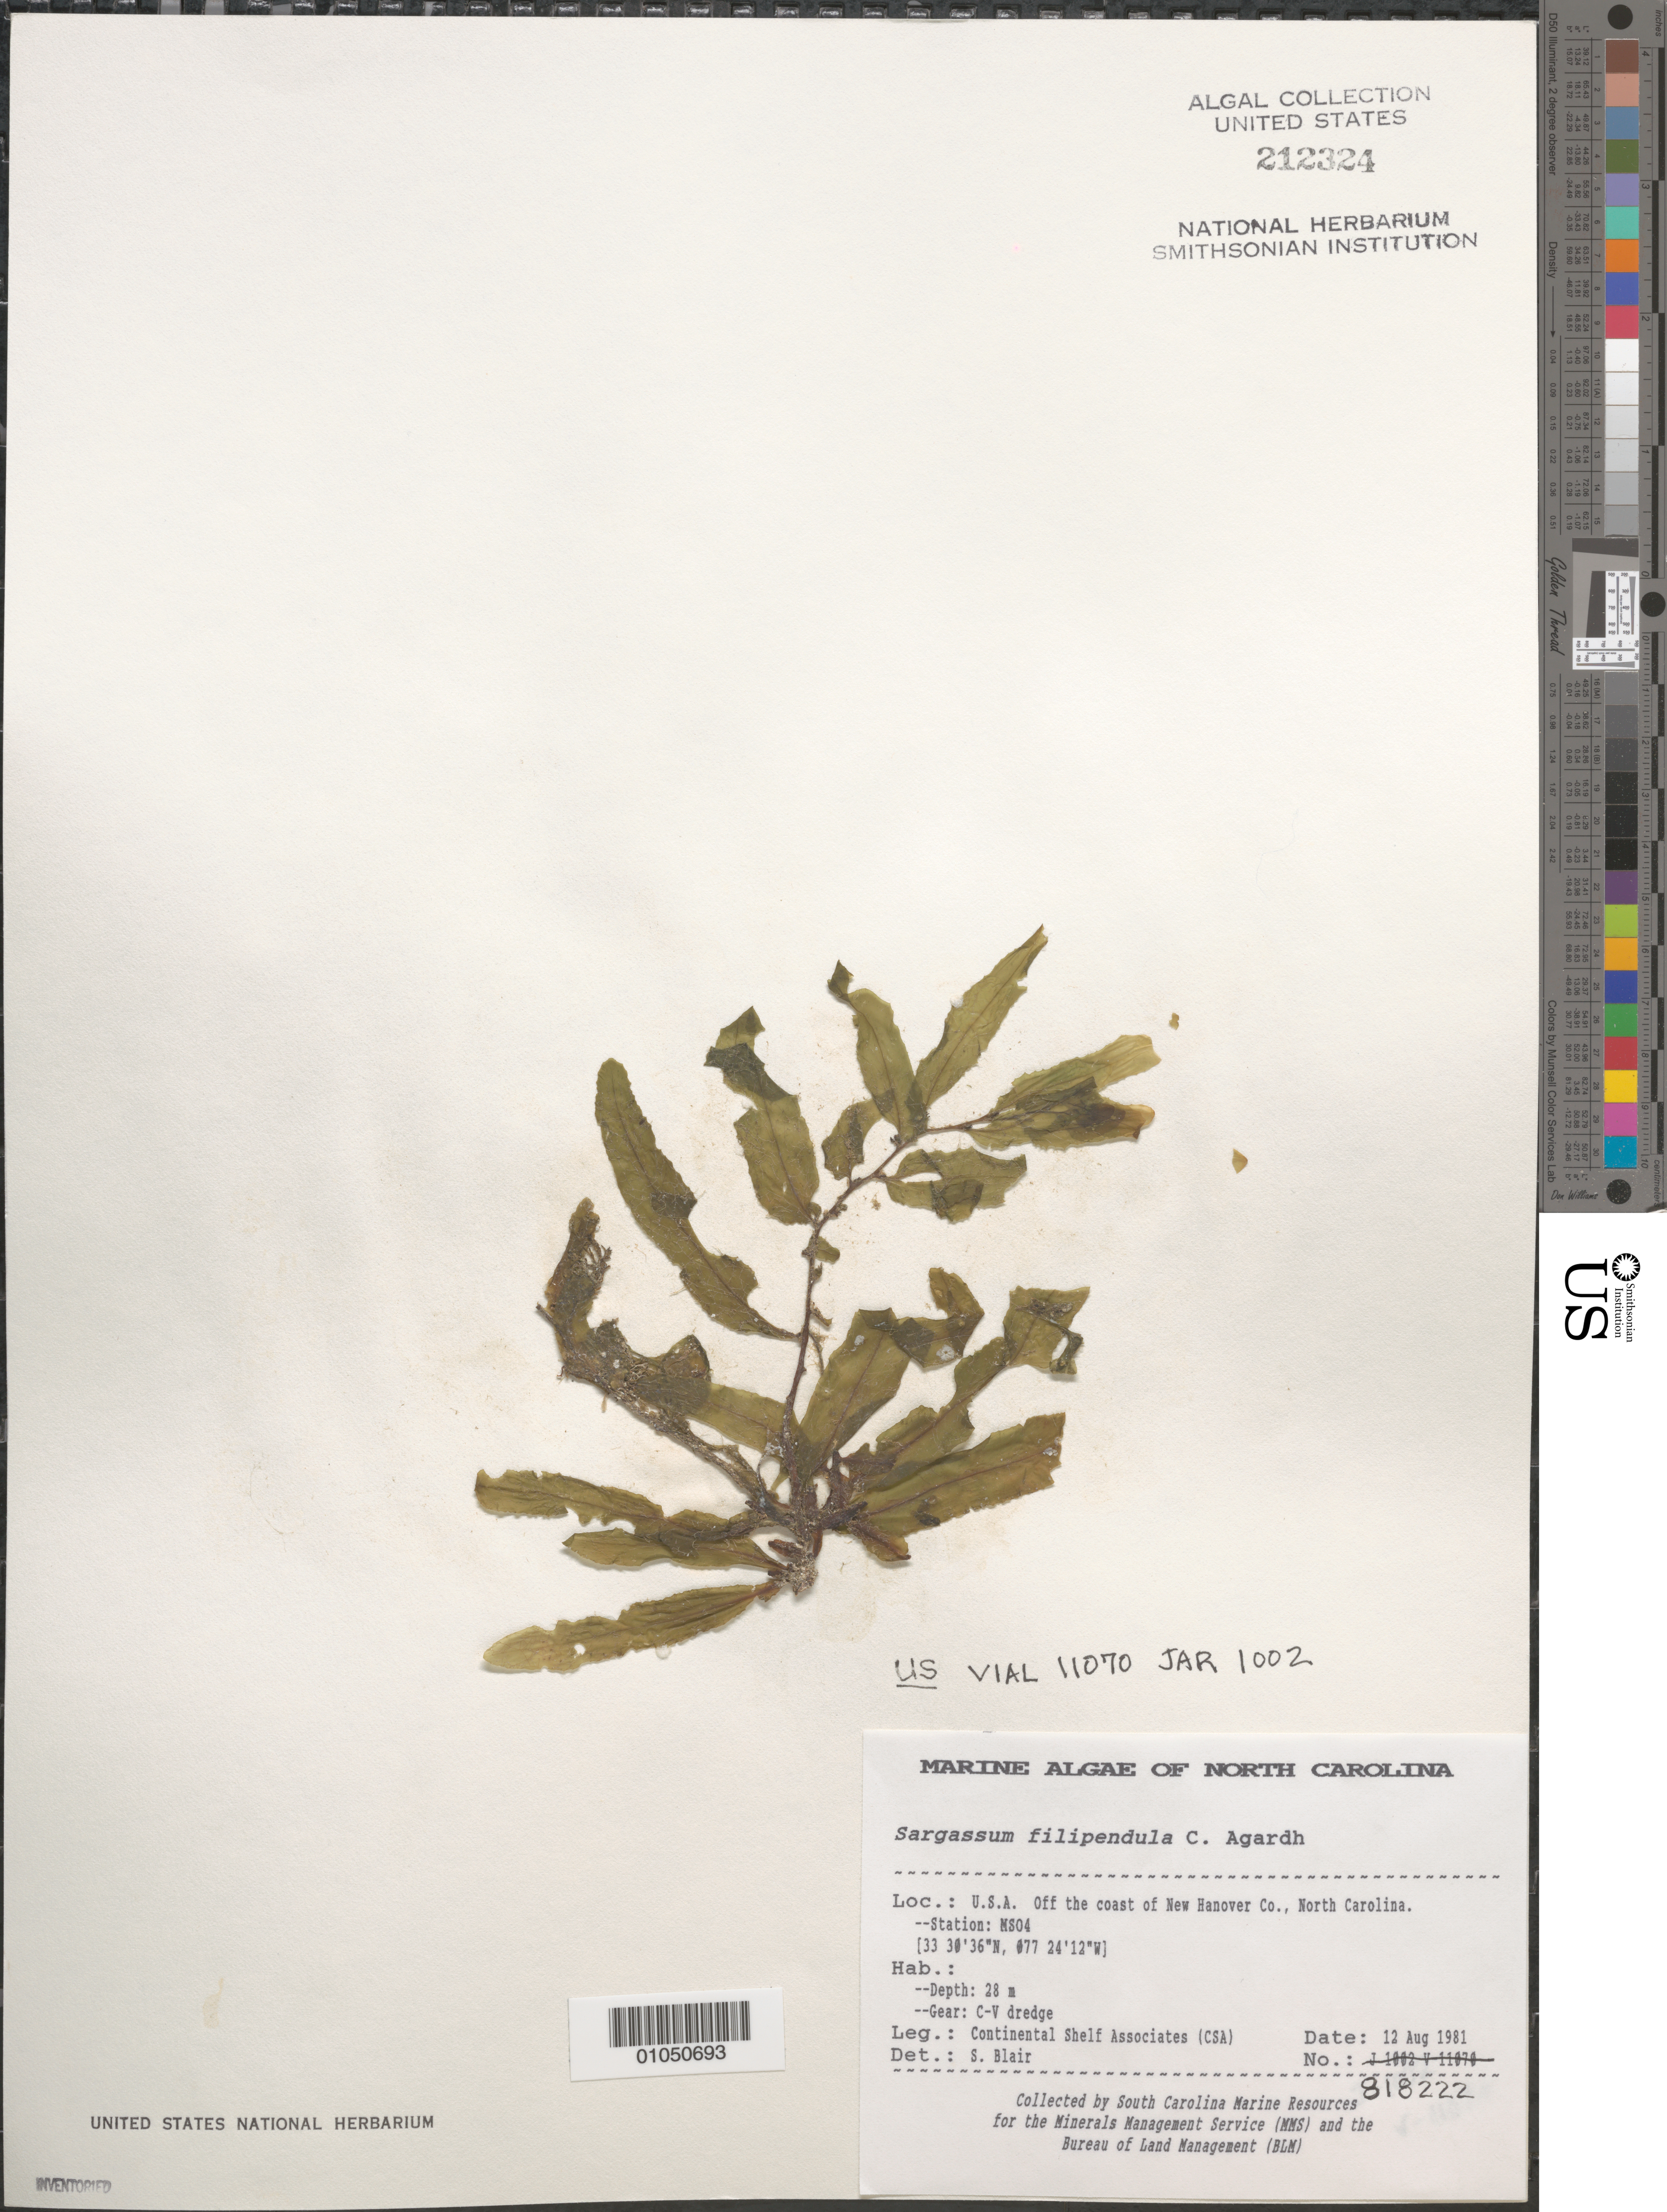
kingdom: Chromista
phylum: Ochrophyta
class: Phaeophyceae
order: Fucales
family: Sargassaceae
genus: Sargassum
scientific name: Sargassum filipendula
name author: C. Agardh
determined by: Blair, S. M.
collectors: Continental Shelf Associates for the MMS/BLM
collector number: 818222 Station MS04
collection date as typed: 12 Aug 1981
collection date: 1981-08-12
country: United States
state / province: North Carolina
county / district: New Hanover County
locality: Off coast of New Hanover County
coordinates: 33 30'36"N, 077 24'12"W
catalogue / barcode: US 212324